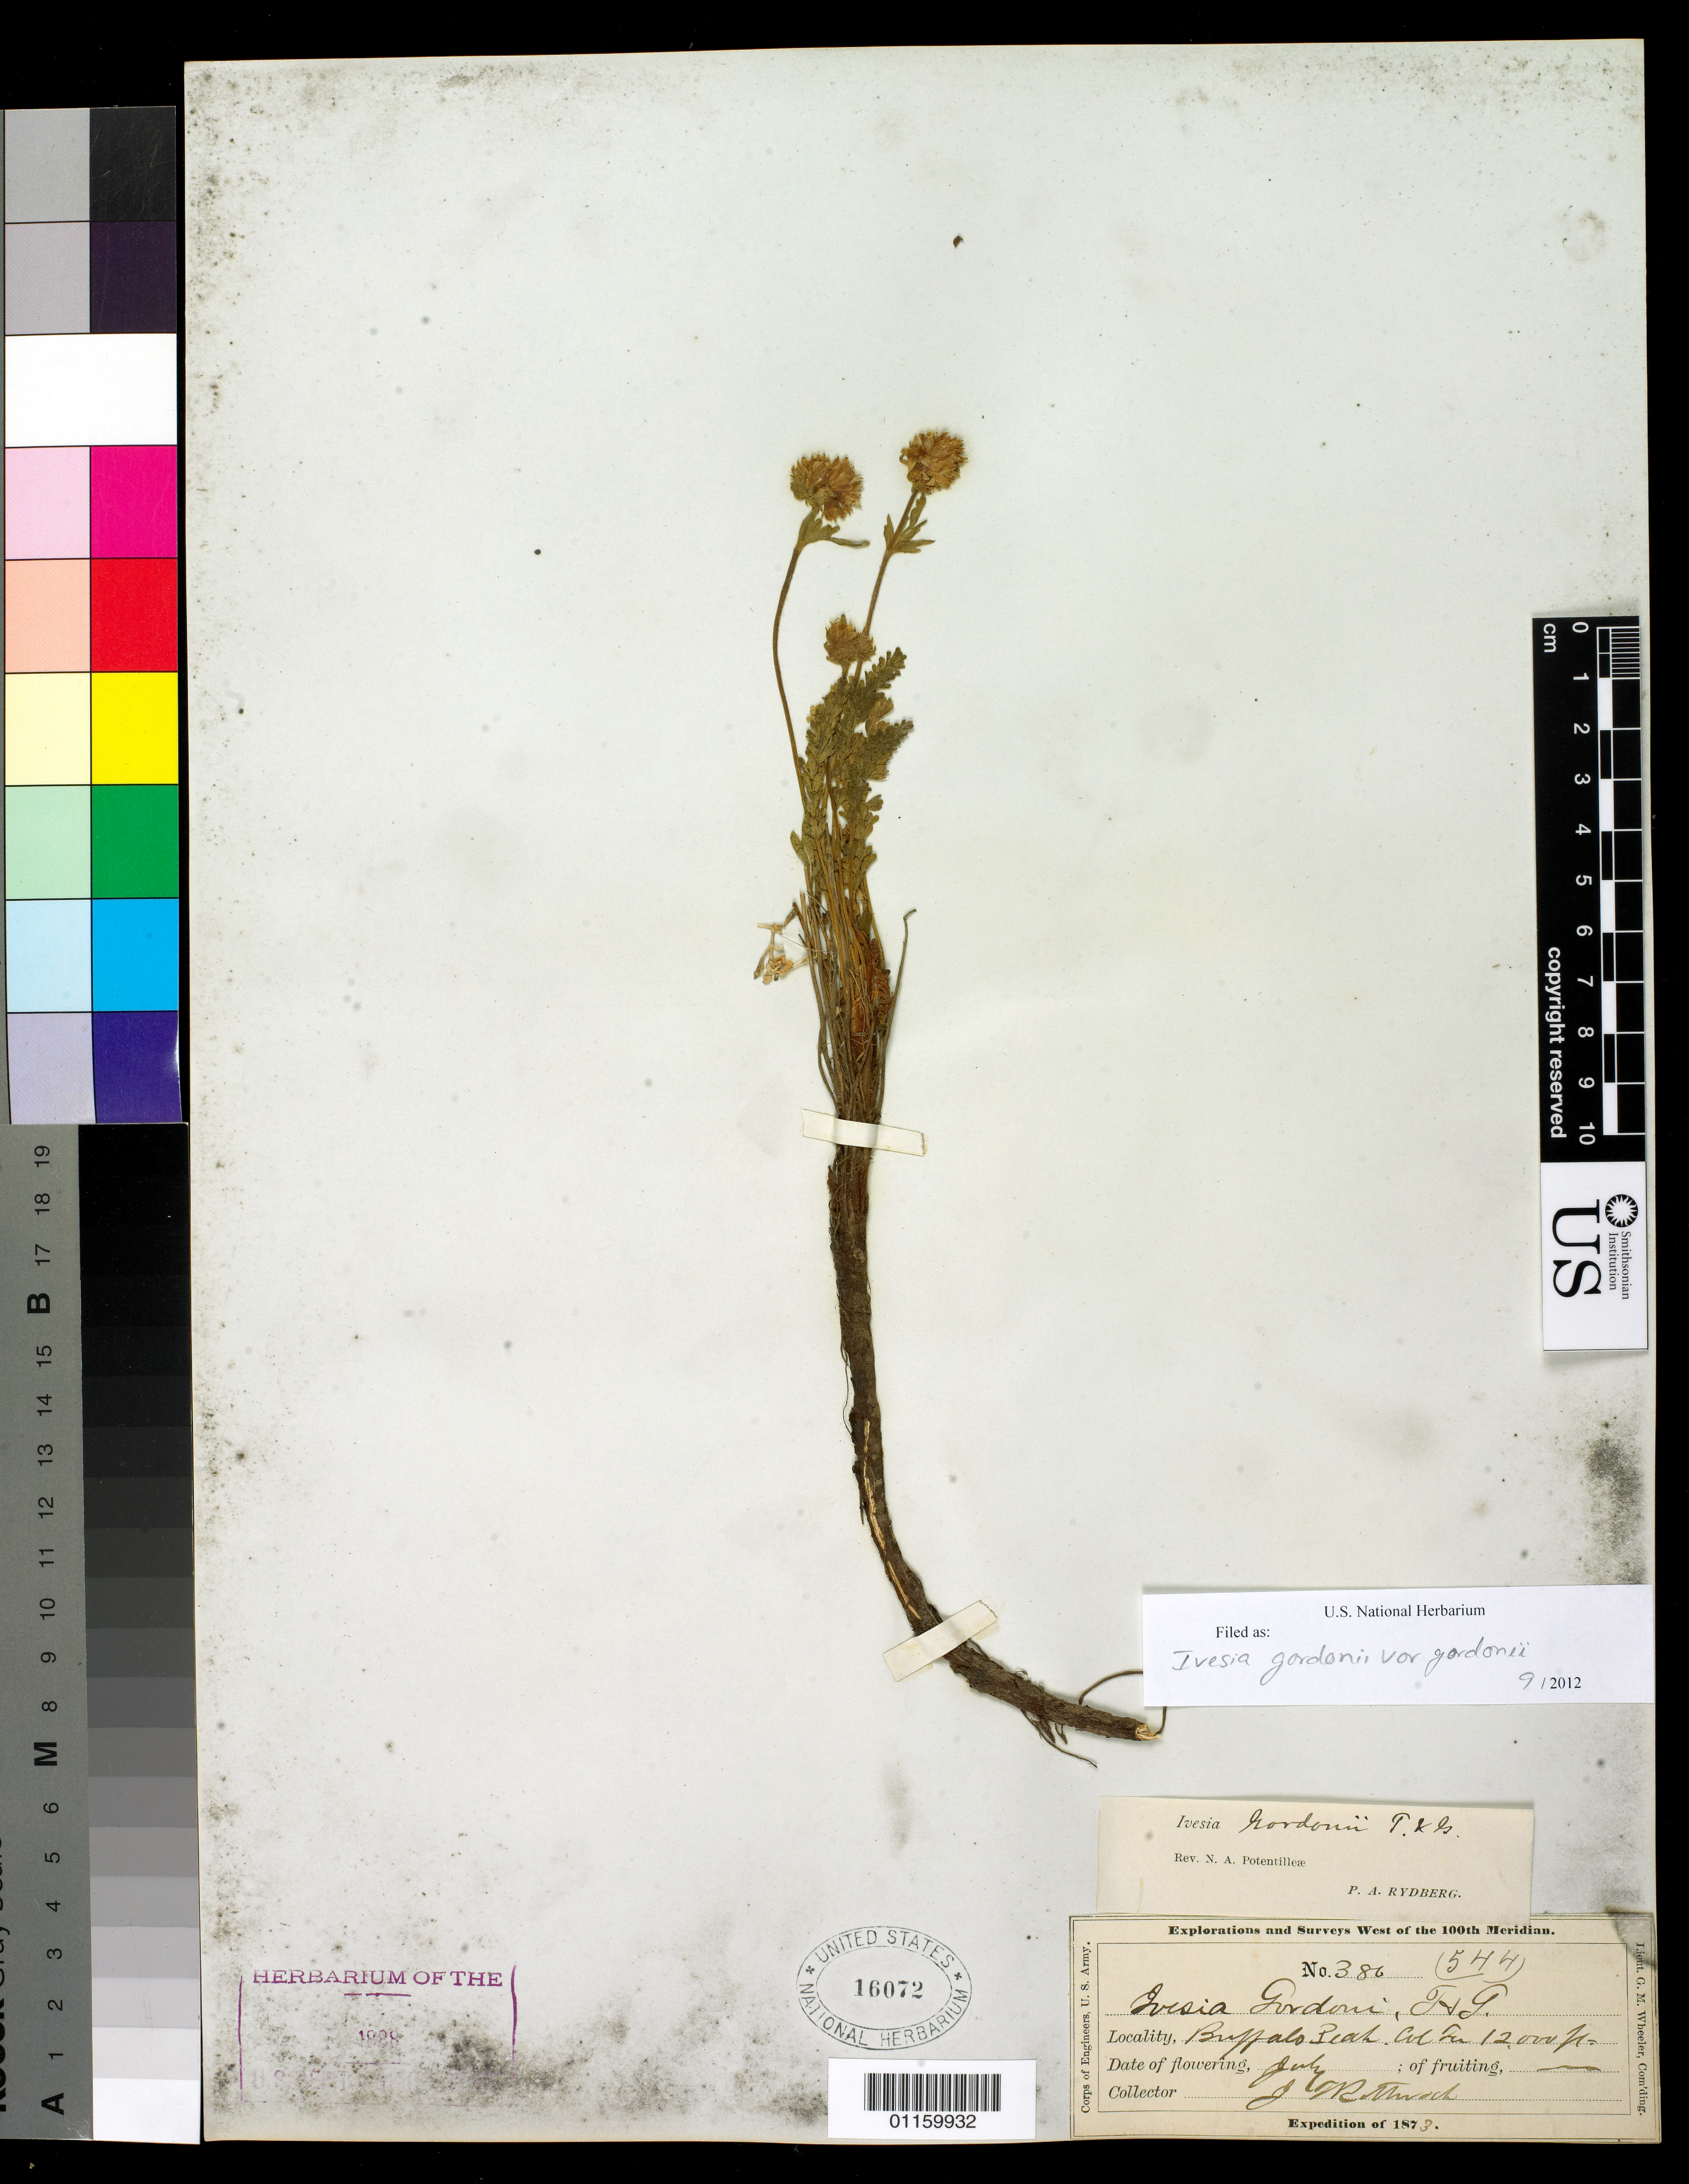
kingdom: Plantae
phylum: Tracheophyta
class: Magnoliopsida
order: Rosales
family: Rosaceae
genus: Potentilla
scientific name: Potentilla gordonii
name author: (Hook.) Greene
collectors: J. T. Rothrock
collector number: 386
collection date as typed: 1873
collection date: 1873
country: United States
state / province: Colorado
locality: Buffalo Peak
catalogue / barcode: US 16072